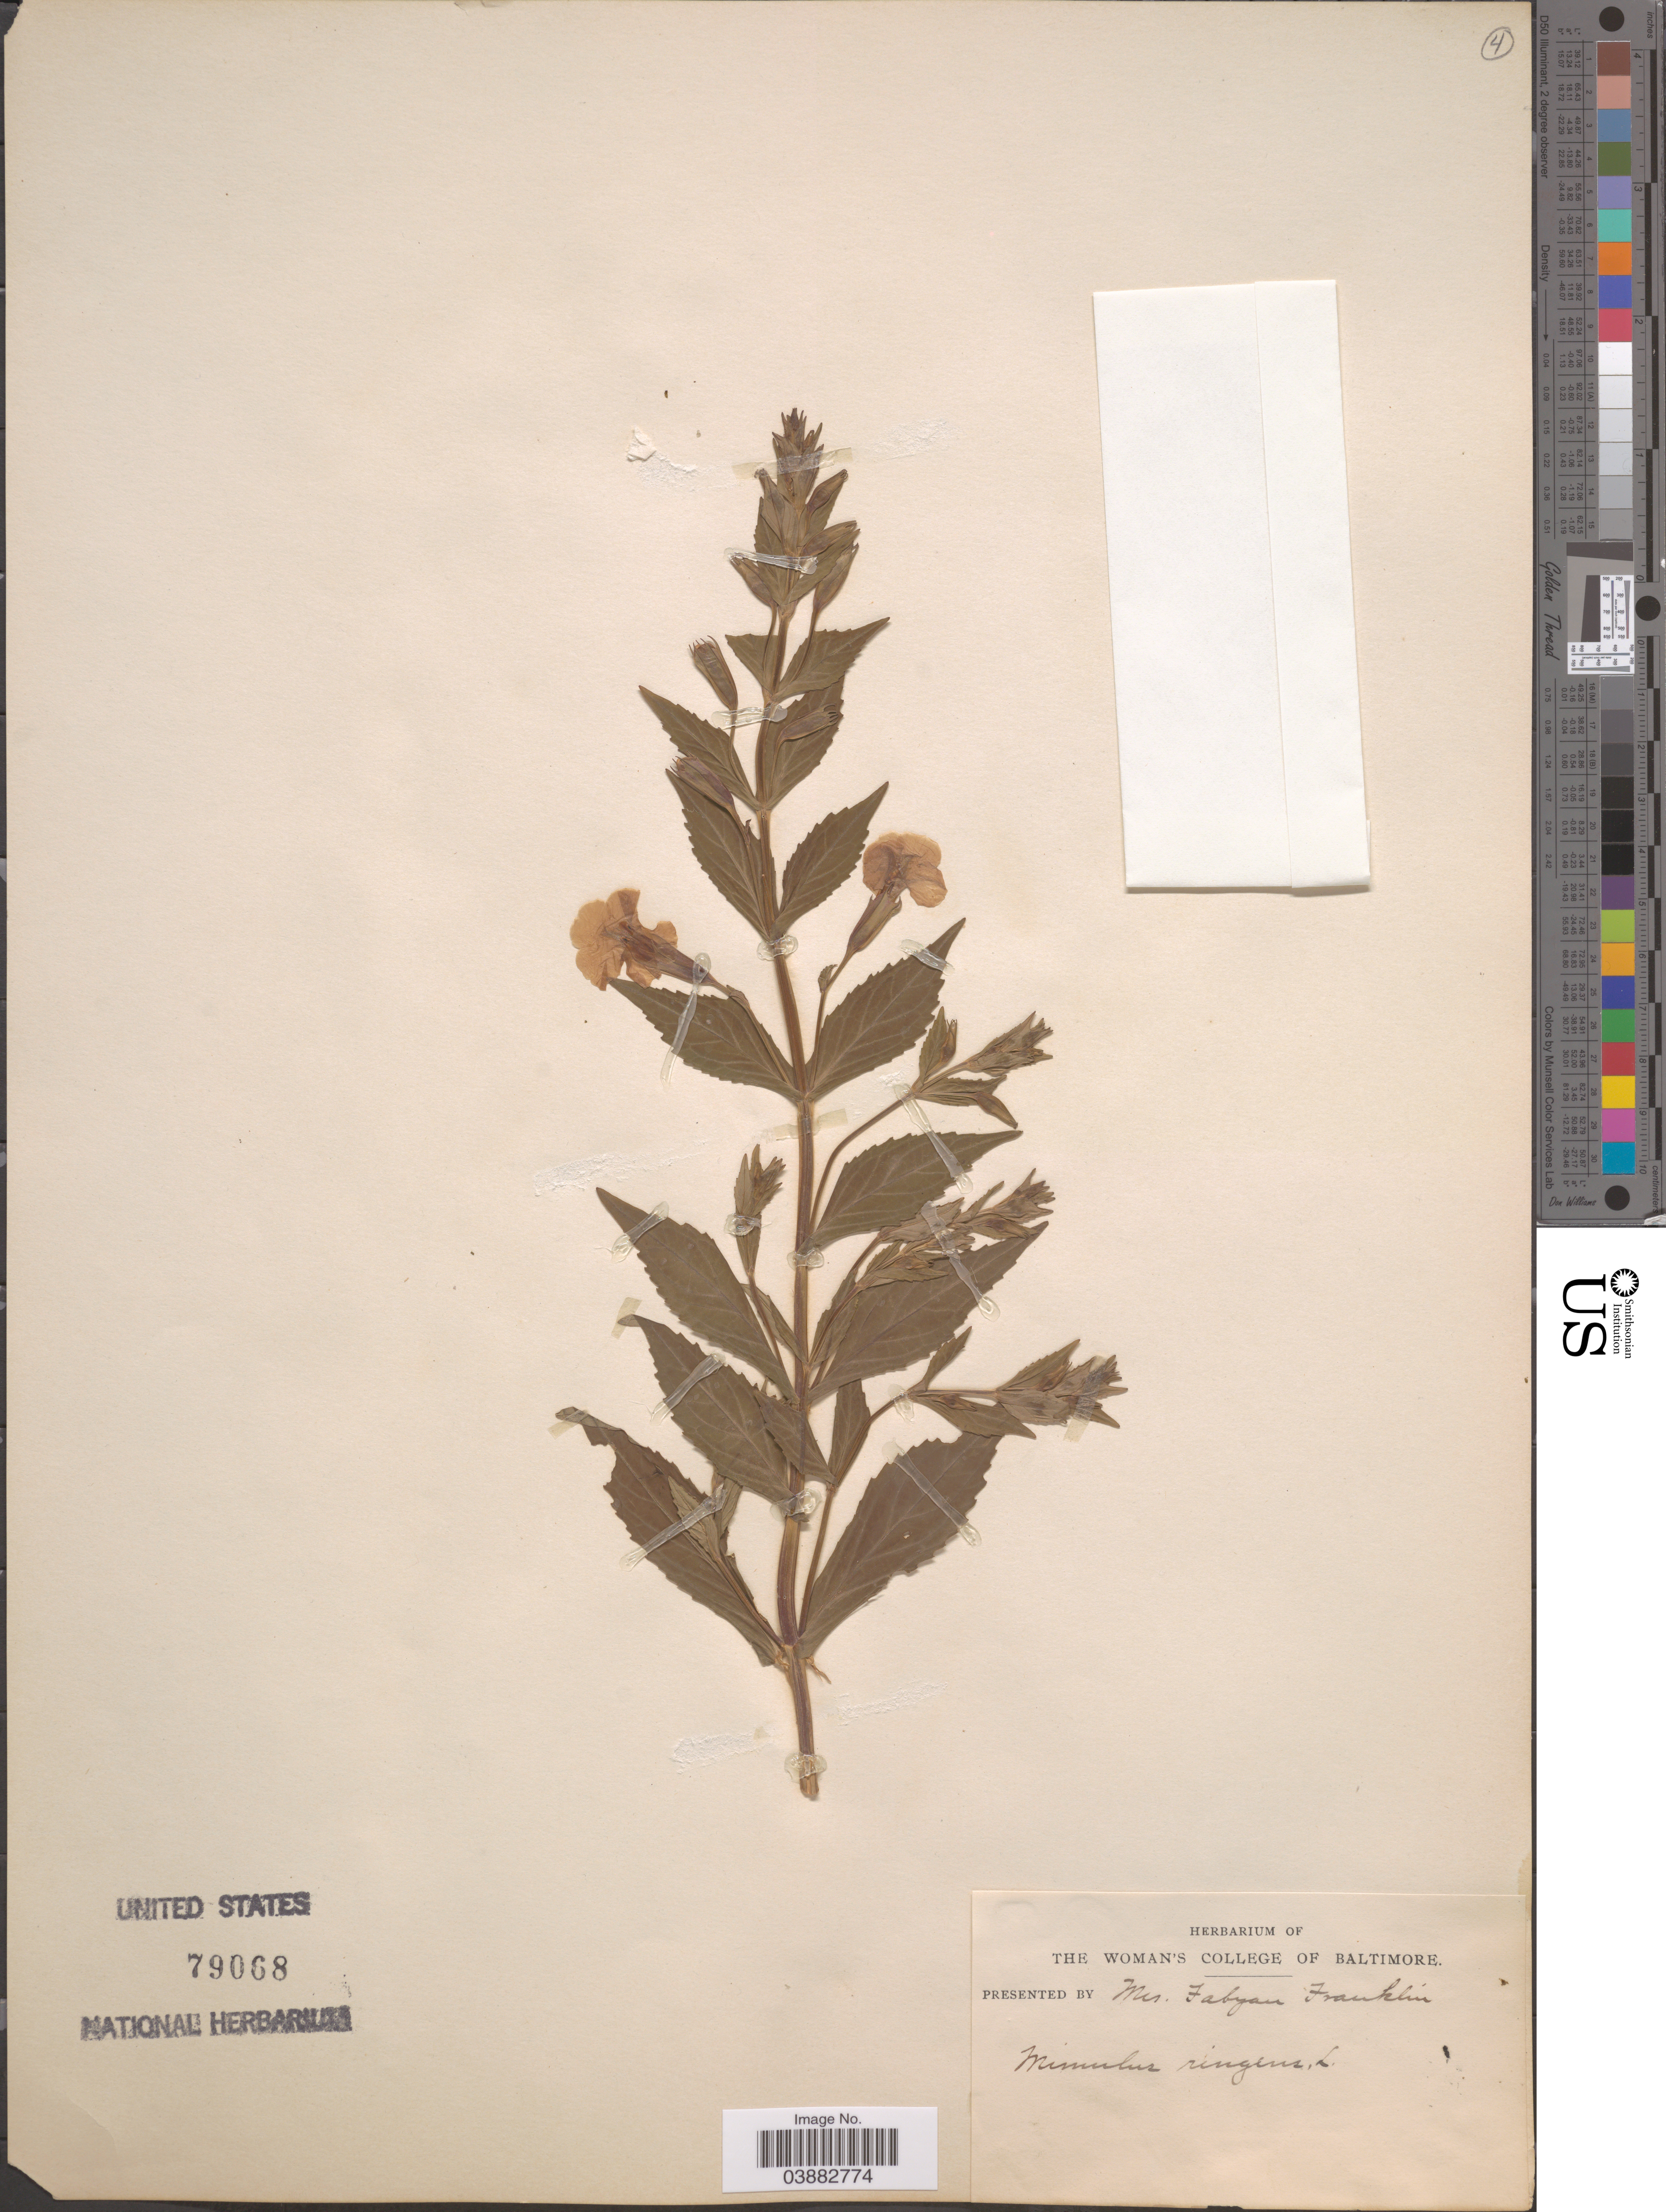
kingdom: Plantae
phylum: Tracheophyta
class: Magnoliopsida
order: Lamiales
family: Phrymaceae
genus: Mimulus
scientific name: Mimulus ringens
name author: L.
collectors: Ex herb. The Woman's College of Baltimore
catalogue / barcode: US 79068